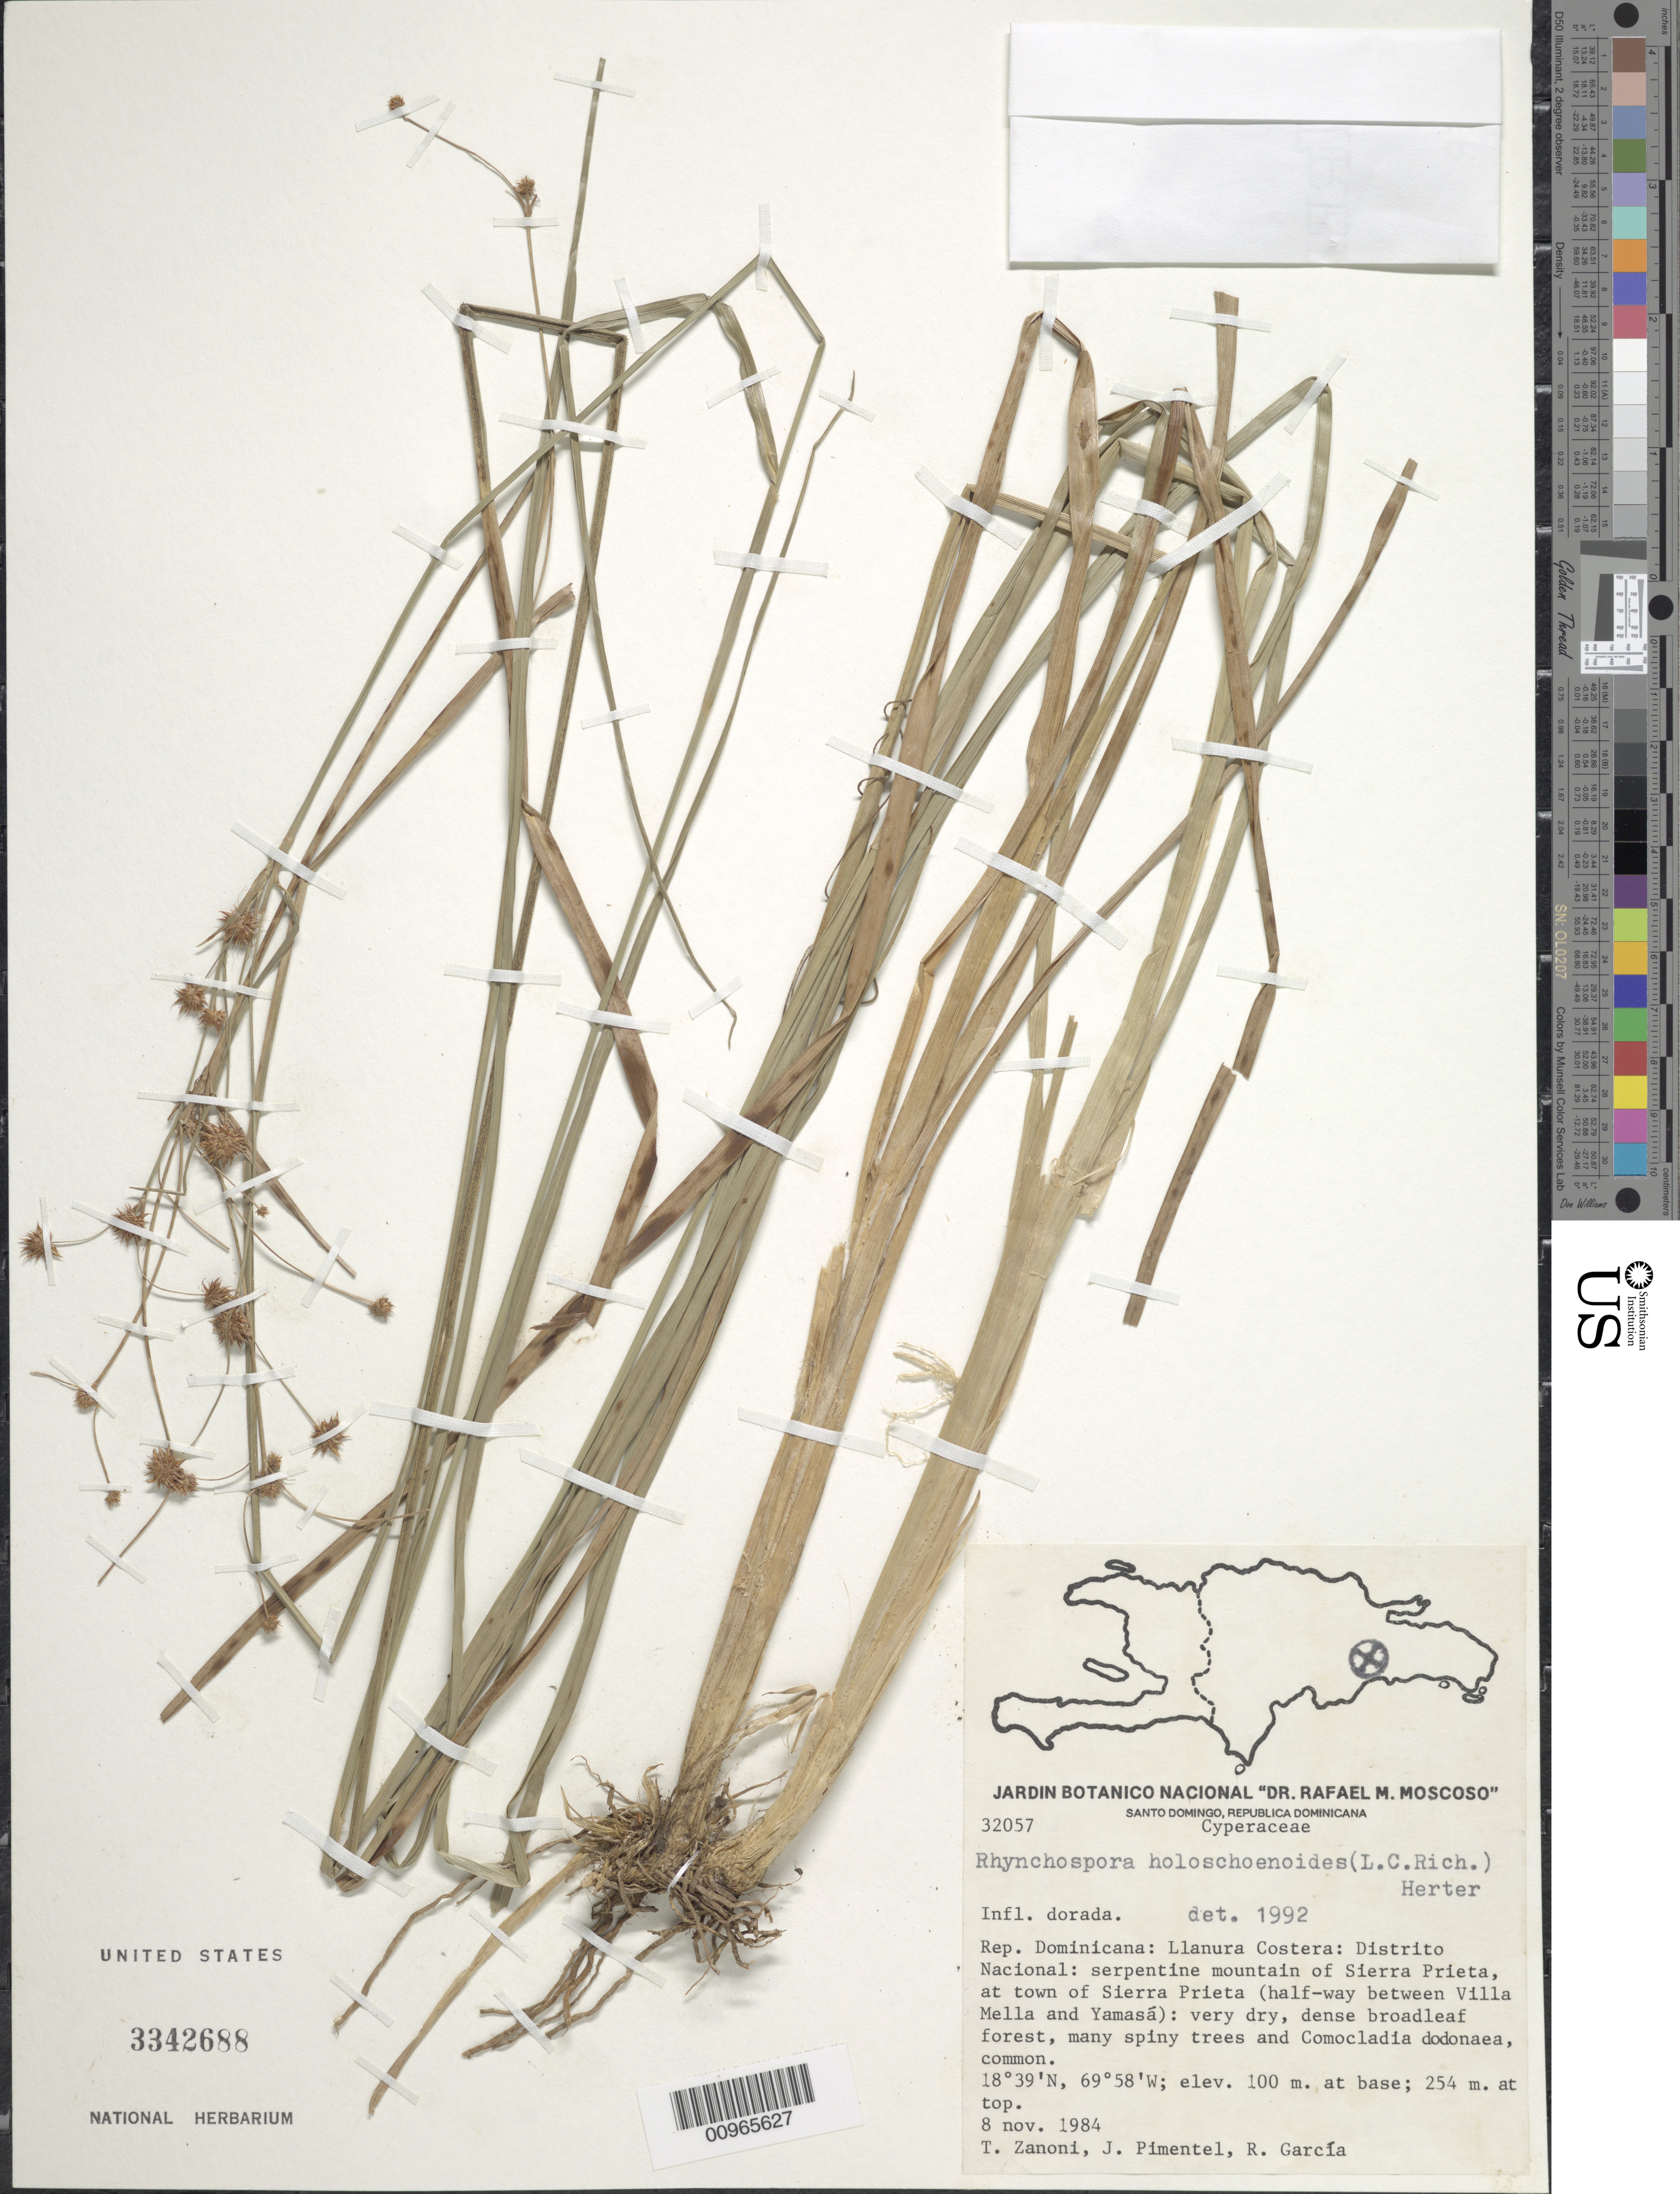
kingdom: Plantae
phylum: Tracheophyta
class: Liliopsida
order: Poales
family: Cyperaceae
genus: Rhynchospora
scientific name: Rhynchospora holoschoenoides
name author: (Rich.) Herter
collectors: T. A. Zanoni, J. Pimentel & R. G. García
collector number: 32057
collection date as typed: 08 Nov 1984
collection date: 1984-11-08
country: Dominican Republic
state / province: Distrito Nacional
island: Hispaniola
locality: Llanura Costera, serpentine mountain of Sierra Prieta, at town of Sierra Prieta (half-way between Villa Mella and Yamasá)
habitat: Very dry, dense broadleaf forest, many spiny trees and Comocladia dodonaea, on serpentine mountain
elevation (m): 100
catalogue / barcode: US 3342688